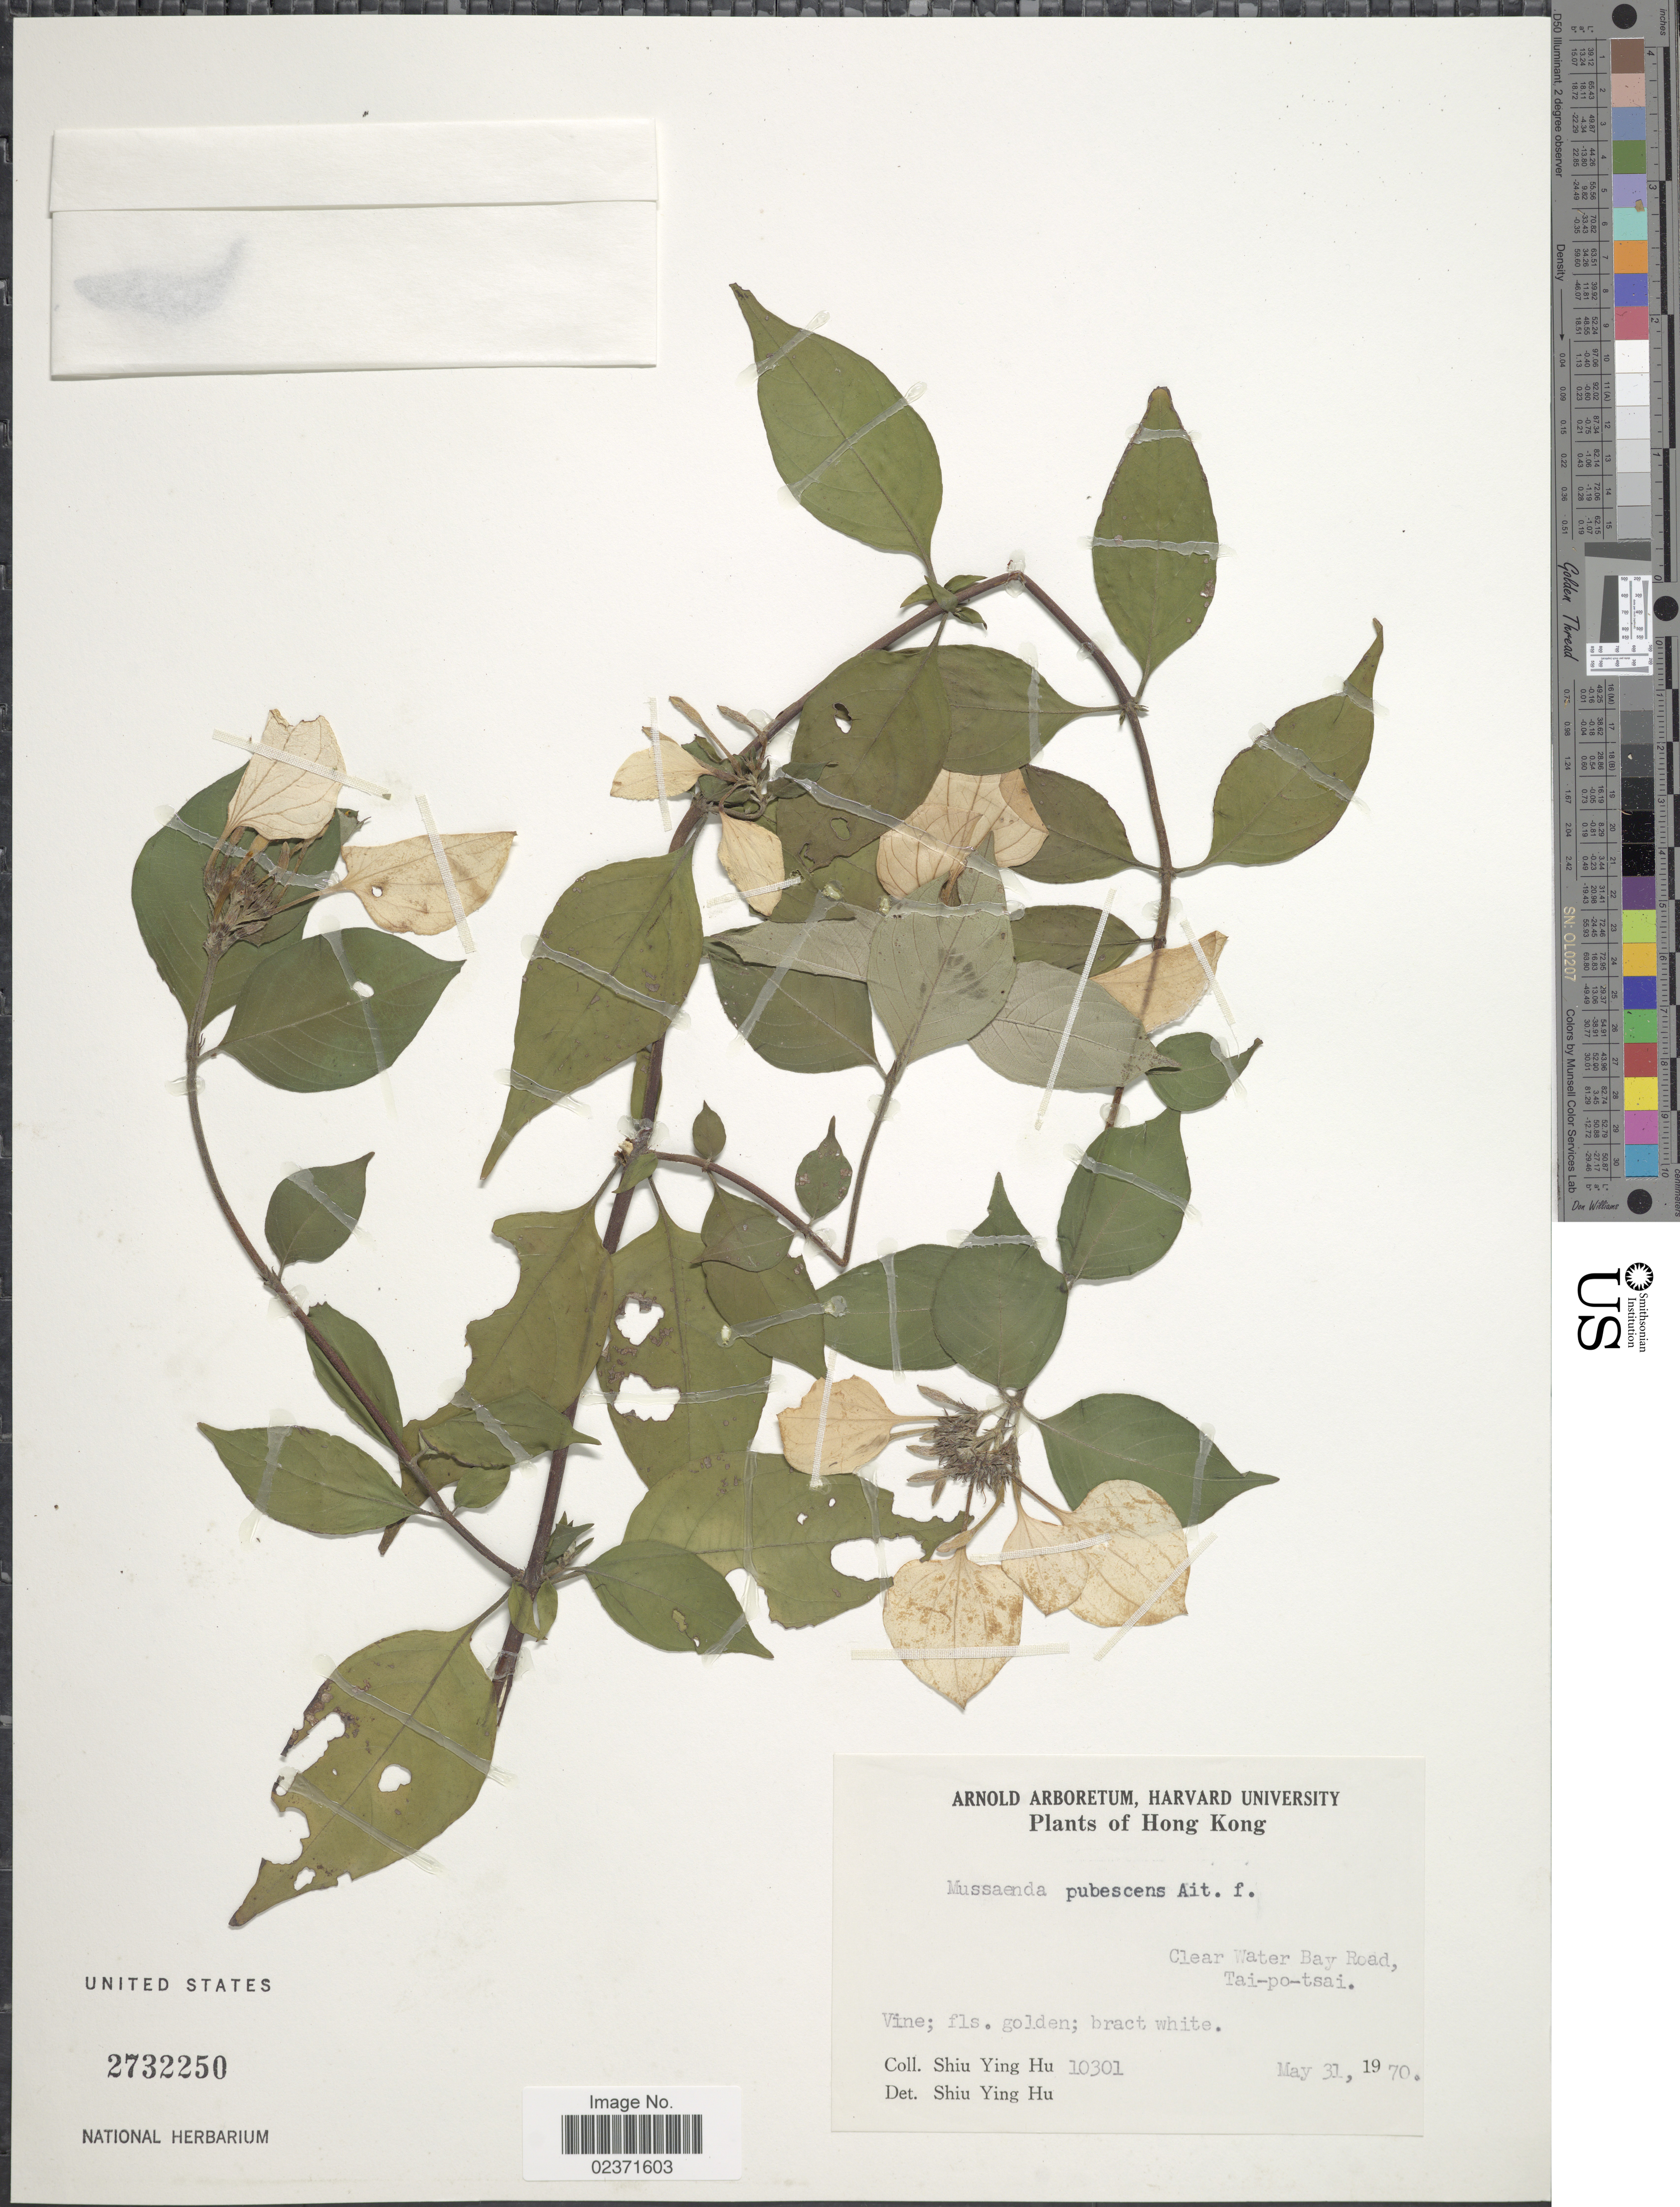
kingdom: Plantae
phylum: Tracheophyta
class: Magnoliopsida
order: Gentianales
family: Rubiaceae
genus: Mussaenda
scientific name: Mussaenda pubescens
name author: W.T. Aiton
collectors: S. Y. Hu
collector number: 10301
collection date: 1970-05-31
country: China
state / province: Hong Kong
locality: Clear Water Bay Road, Tai-po-tsai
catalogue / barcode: US 2732250